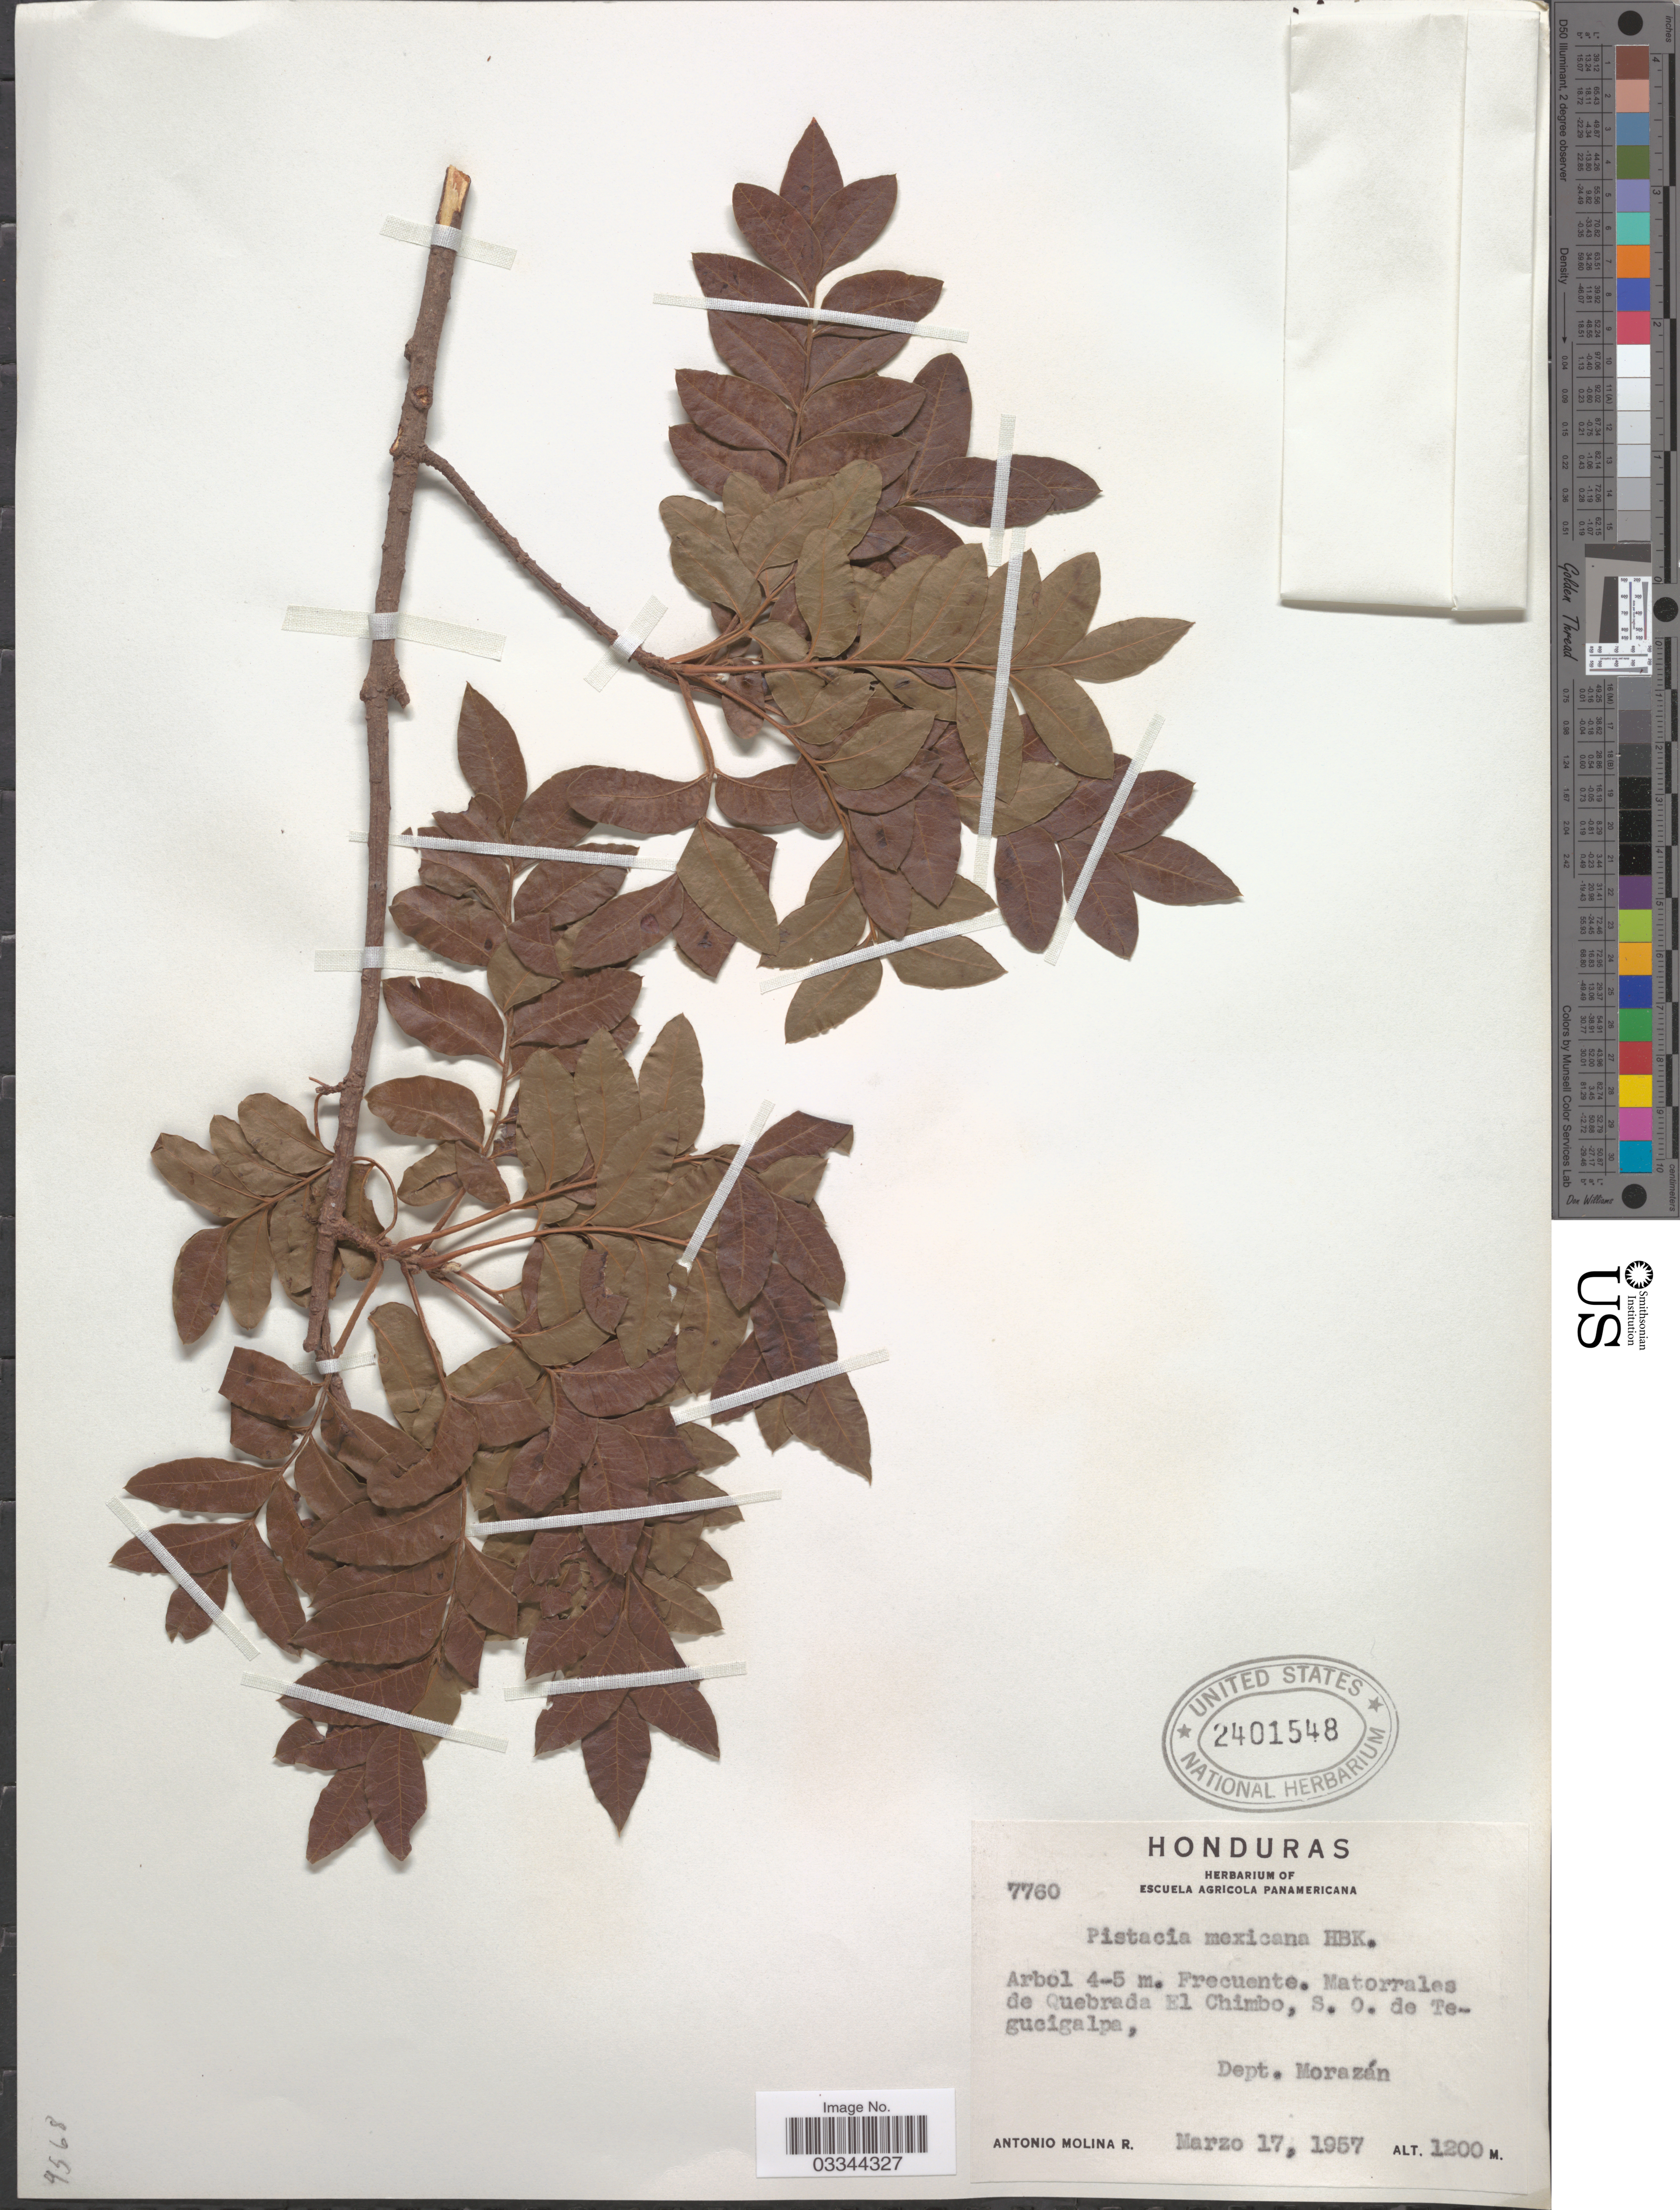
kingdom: Plantae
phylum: Tracheophyta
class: Magnoliopsida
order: Sapindales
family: Anacardiaceae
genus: Pistacia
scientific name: Pistacia mexicana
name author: Kunth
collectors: A. Molina R.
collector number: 7760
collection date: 1957-03-17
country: Honduras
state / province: Fco. Morazán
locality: Matorrales de Quebrada El Chimbo, S.O. de Tegucigalpa, Dept. Morazán.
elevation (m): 1200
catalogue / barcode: US 2401548